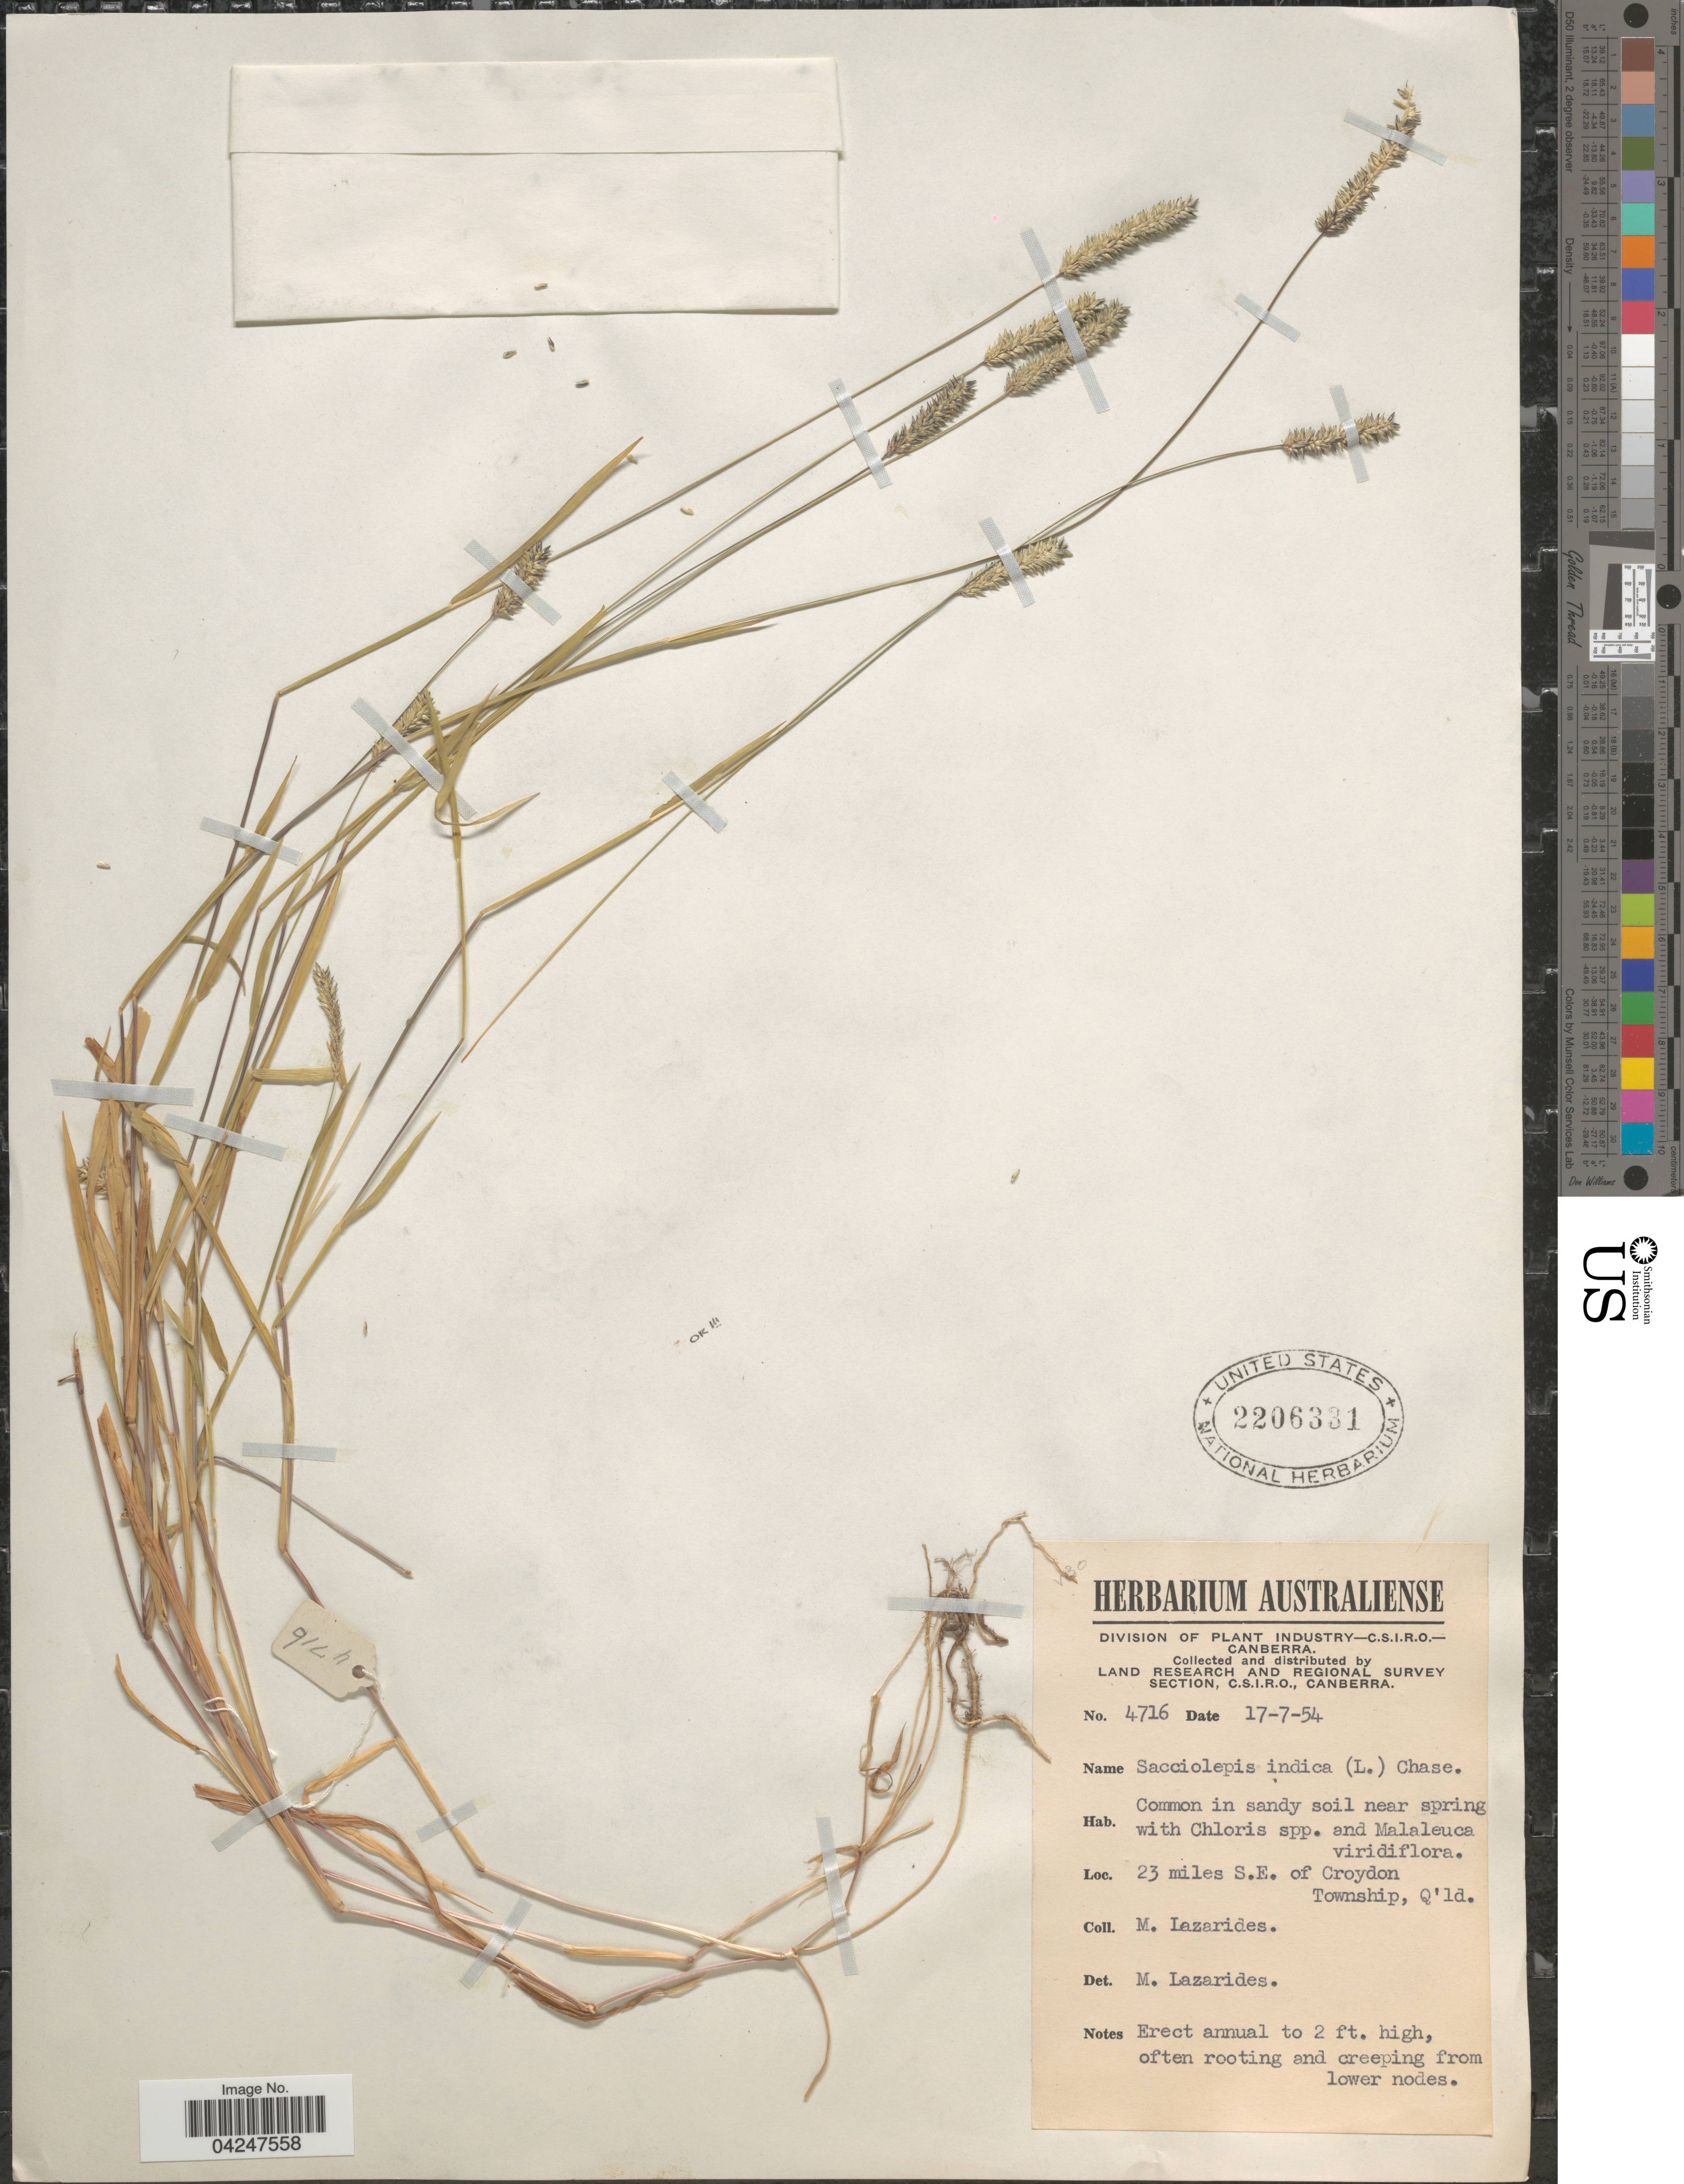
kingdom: Plantae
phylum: Tracheophyta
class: Liliopsida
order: Poales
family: Poaceae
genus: Sacciolepis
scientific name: Sacciolepis indica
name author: (L.) Chase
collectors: M. Lazarides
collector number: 4716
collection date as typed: Transcribed d/m/y: 17/7/54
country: Australia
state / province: Queensland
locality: Land Research and Regional Survey Section, C.S.I.R.O. Common in sandy soil near spring. 23 miles S.E. of Croydon Township.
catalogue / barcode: US 2206331